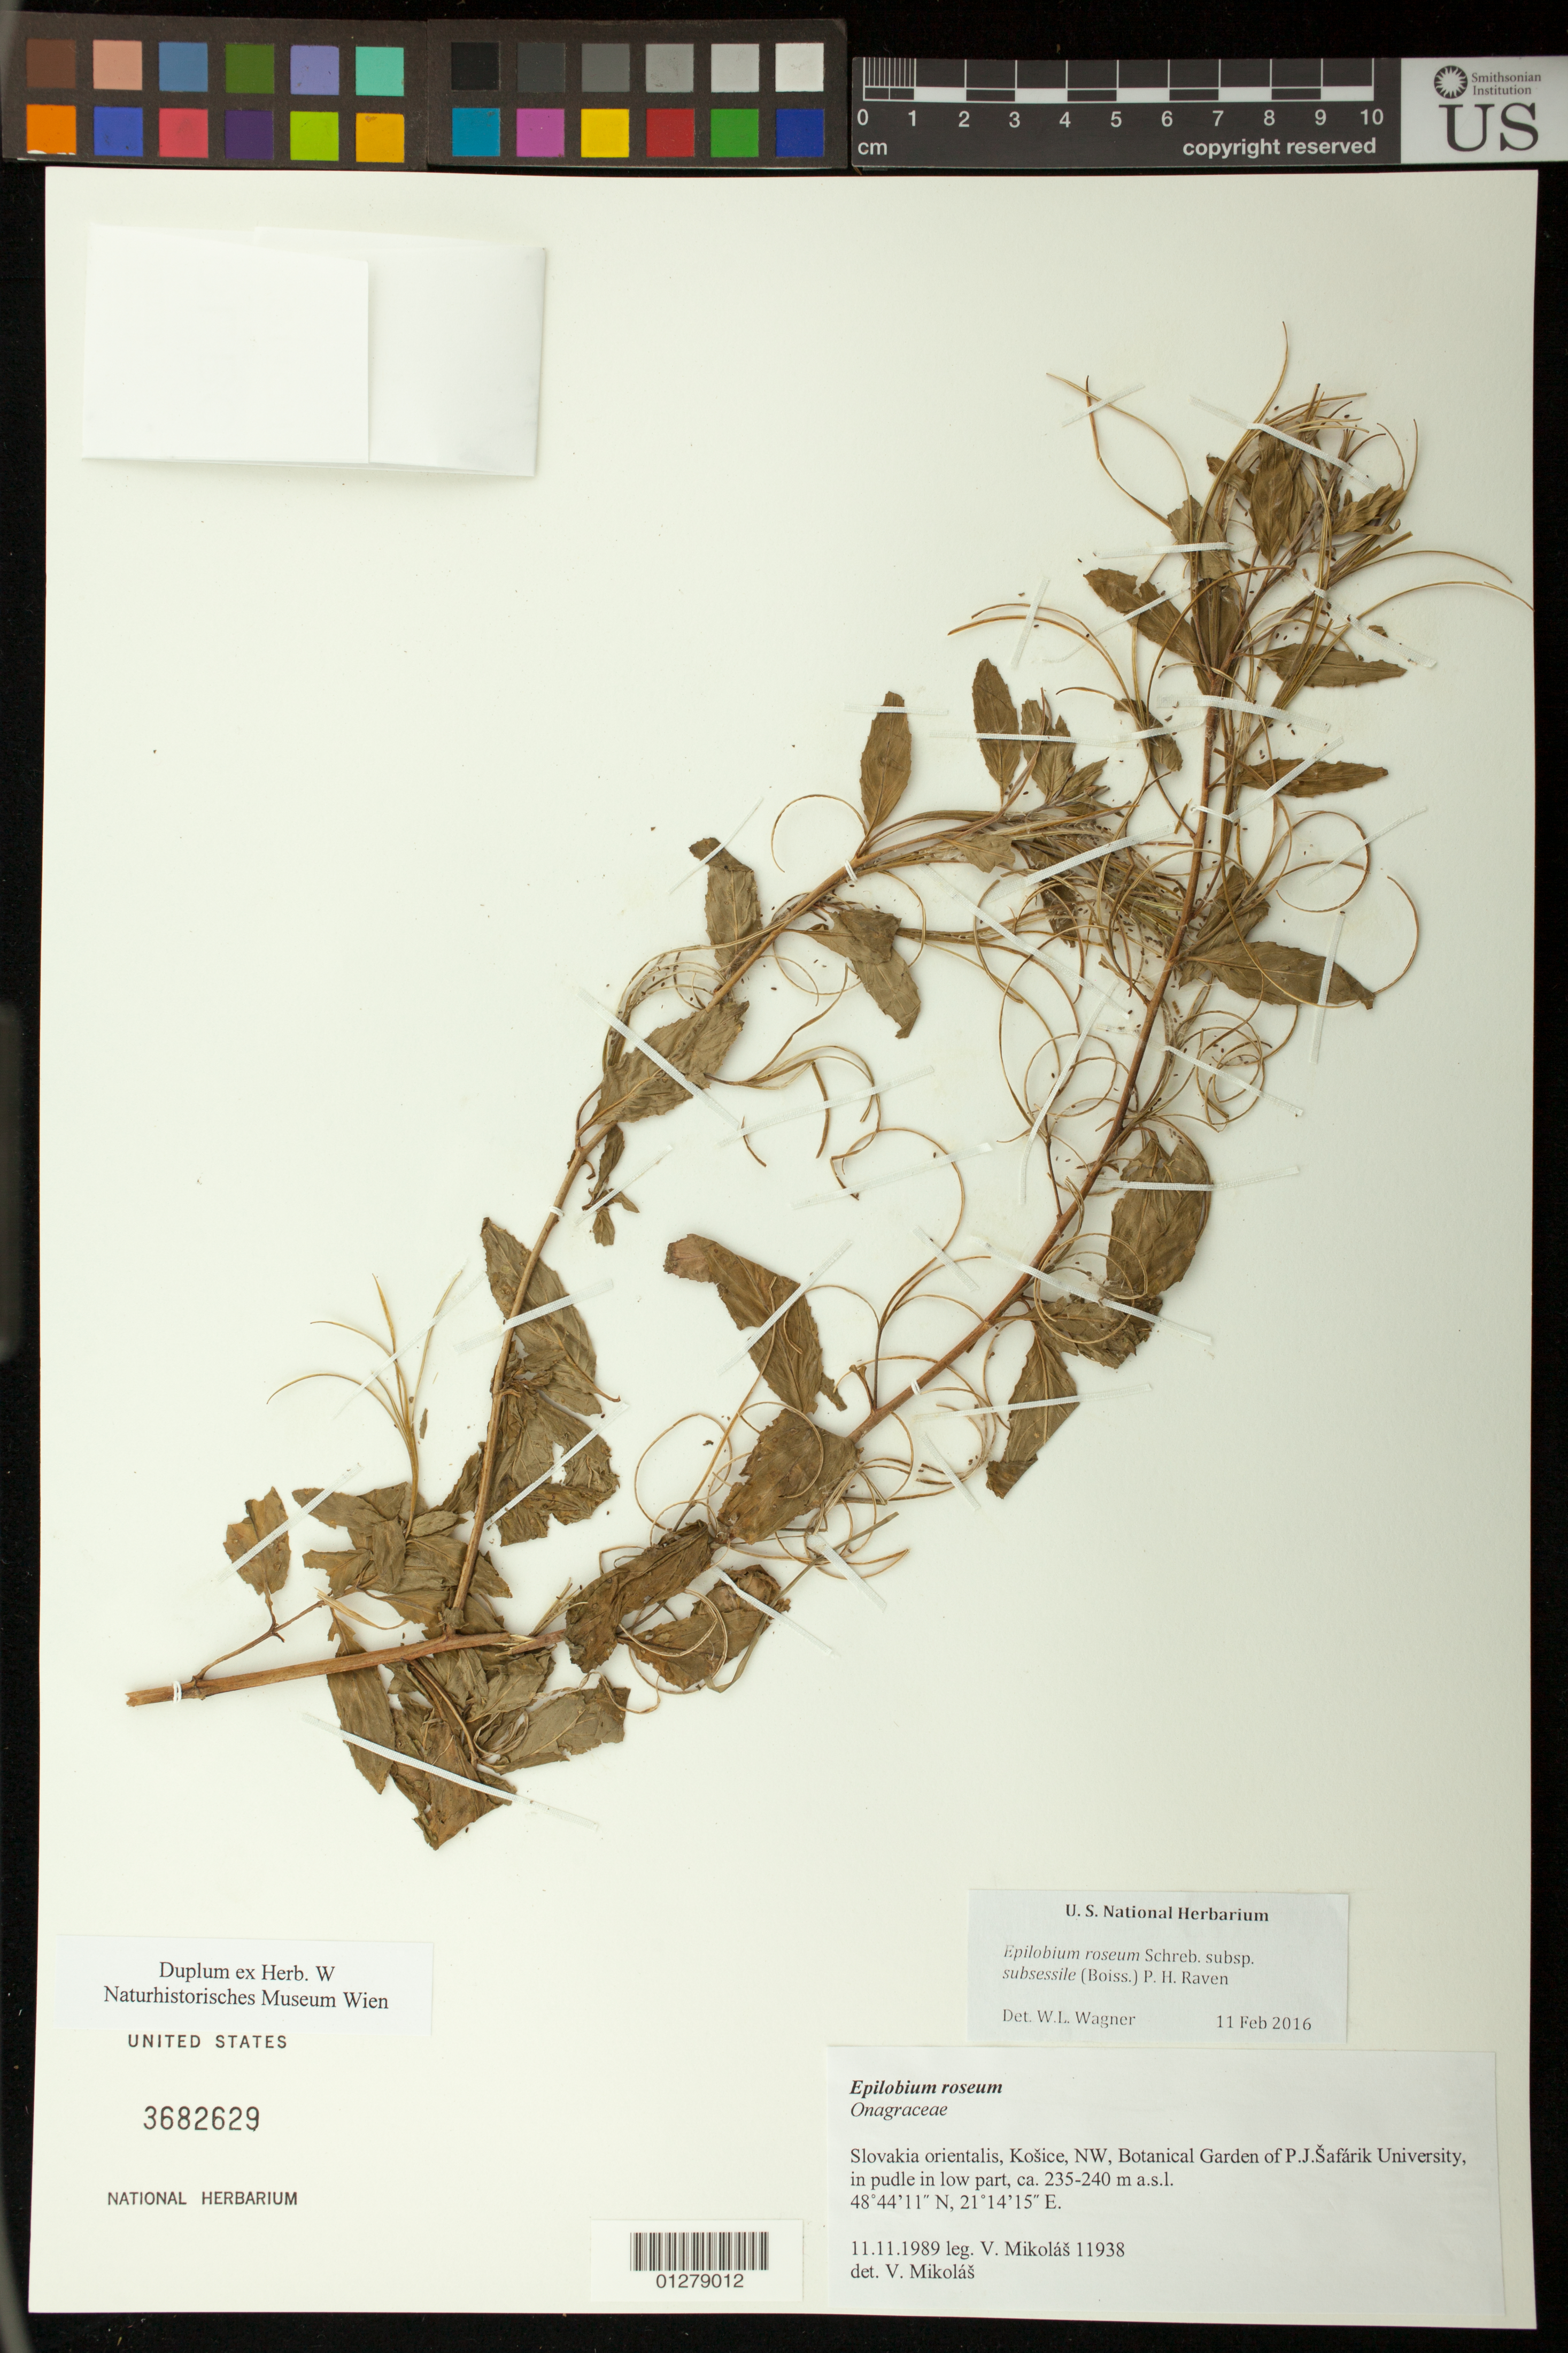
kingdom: Plantae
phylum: Tracheophyta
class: Magnoliopsida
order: Myrtales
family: Onagraceae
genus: Epilobium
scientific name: Epilobium roseum subsp. subsessile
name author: (Boiss.) P.H. Raven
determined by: Wagner, W. L., (BOT), Smithsonian Institution - National Museum of Natural History (UNITED STATES)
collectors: V. Mikolas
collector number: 11938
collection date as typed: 11.11.1989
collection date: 1989-11-11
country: Slovakia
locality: Kosice, NW, Botanical Garden of P.J. Safarik University.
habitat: In puddle in low part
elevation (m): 235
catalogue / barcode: US 3682629